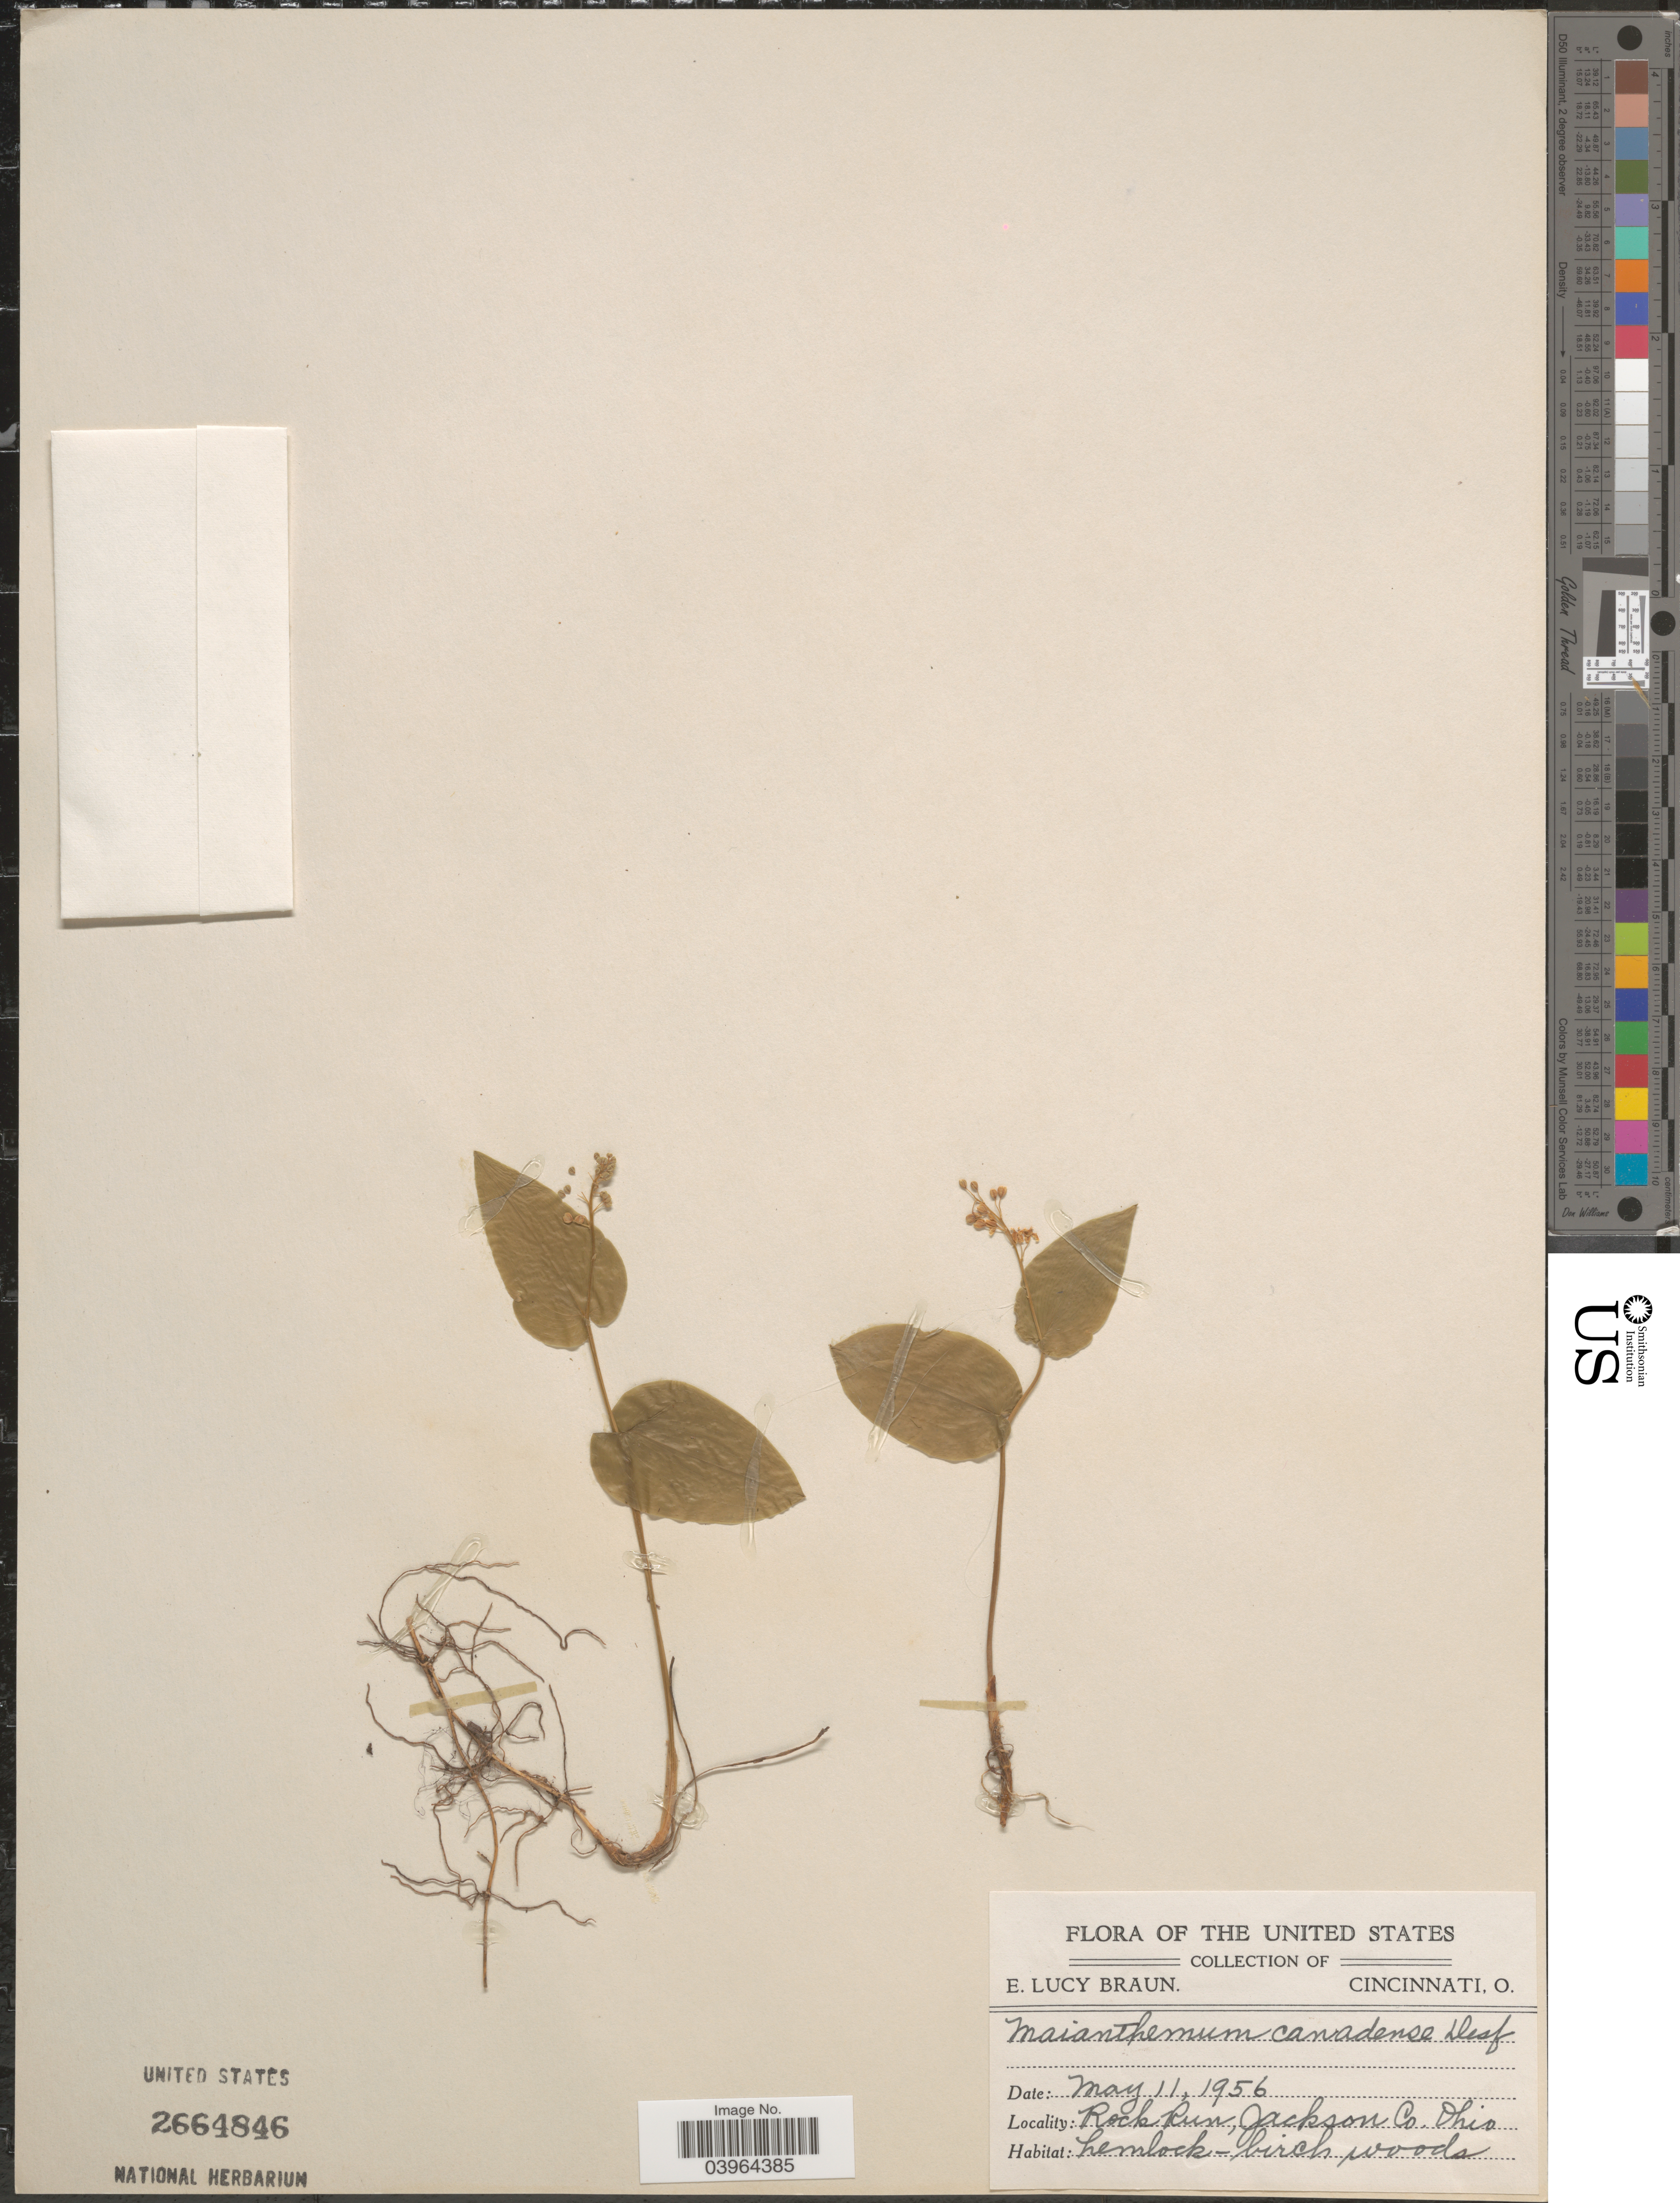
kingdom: Plantae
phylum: Tracheophyta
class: Liliopsida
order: Asparagales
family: Asparagaceae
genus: Maianthemum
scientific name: Maianthemum canadense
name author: Desf.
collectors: E. L. Braun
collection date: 1956-05-11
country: United States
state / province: Ohio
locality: Rock Run, Jackson Co.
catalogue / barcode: US 2664846